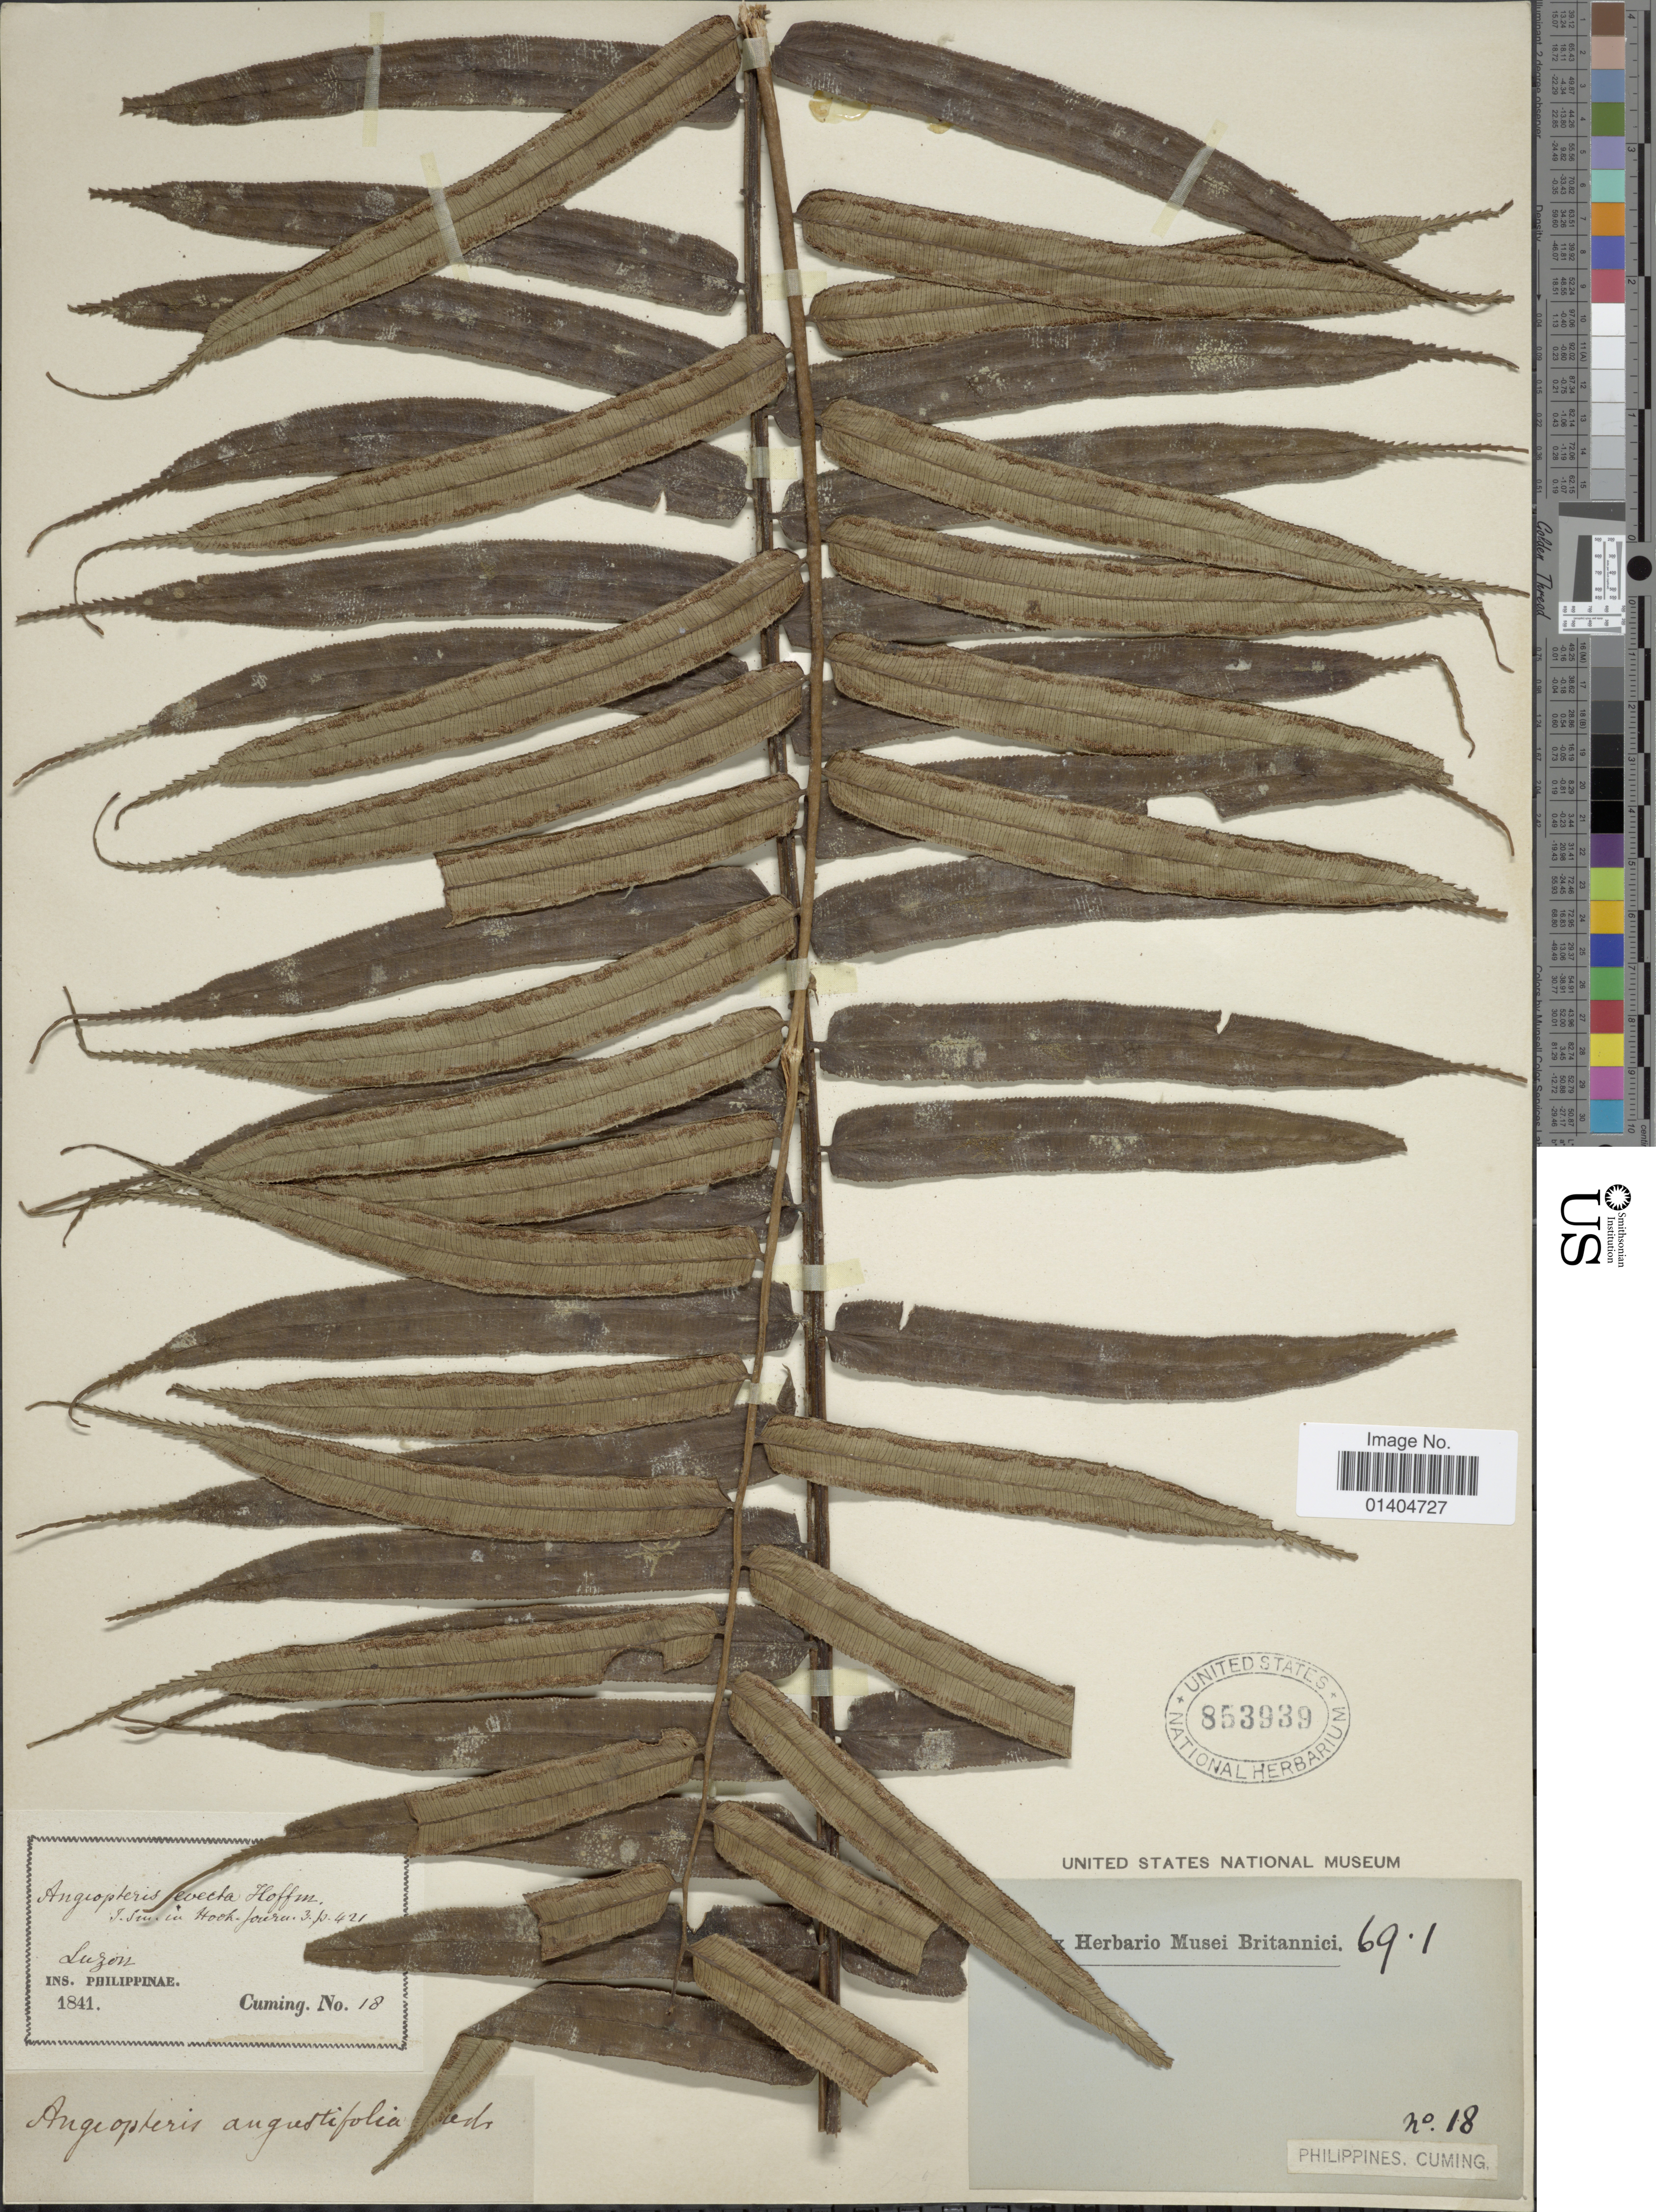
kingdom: Plantae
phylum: Tracheophyta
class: Polypodiopsida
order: Marattiales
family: Marattiaceae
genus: Angiopteris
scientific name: Angiopteris evecta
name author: (G. Forst.) Hoffm.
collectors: -. Cuming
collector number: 18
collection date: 1841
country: Philippines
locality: Luzon Ins. Philippinae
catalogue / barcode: US 853939